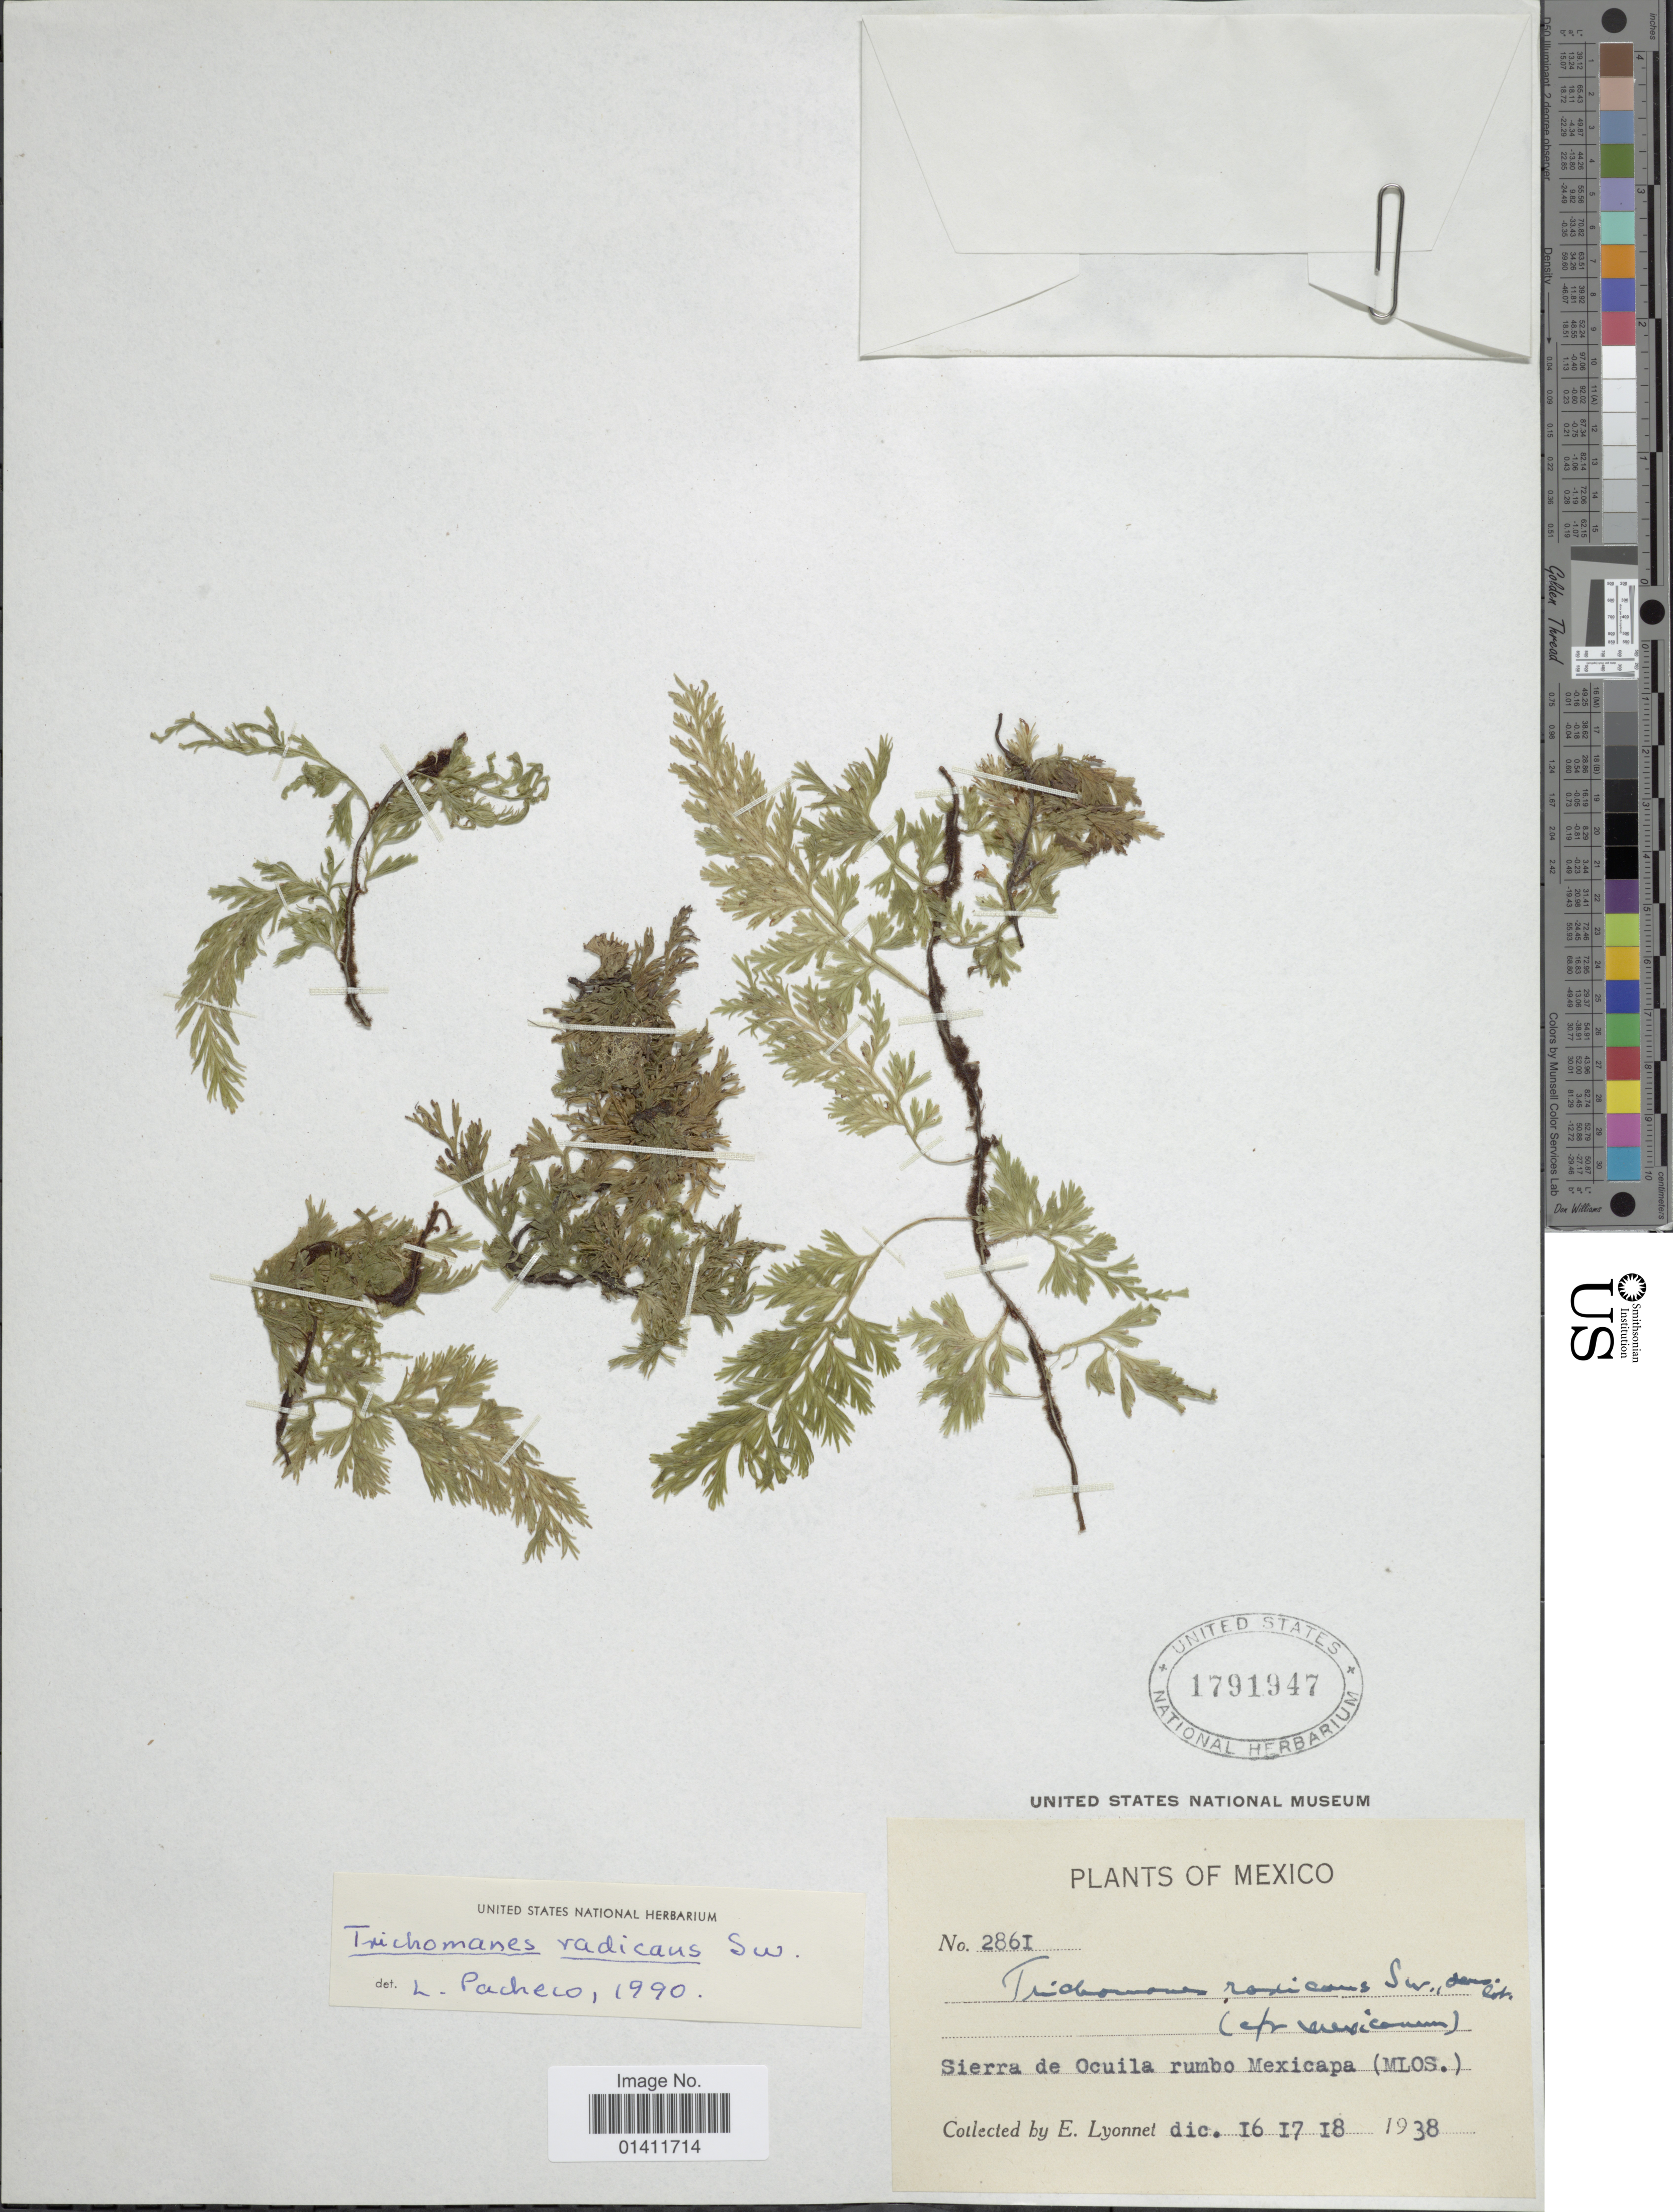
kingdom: Plantae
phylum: Tracheophyta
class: Polypodiopsida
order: Hymenophyllales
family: Hymenophyllaceae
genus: Vandenboschia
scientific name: Vandenboschia radicans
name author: (Sw.) Copel.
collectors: E. Lyonnet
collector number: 2861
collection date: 1938-12-16/1938-12-18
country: Mexico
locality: Sierra de Ocuila rumbo Mexicapa (MLOS.)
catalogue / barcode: US 1791947